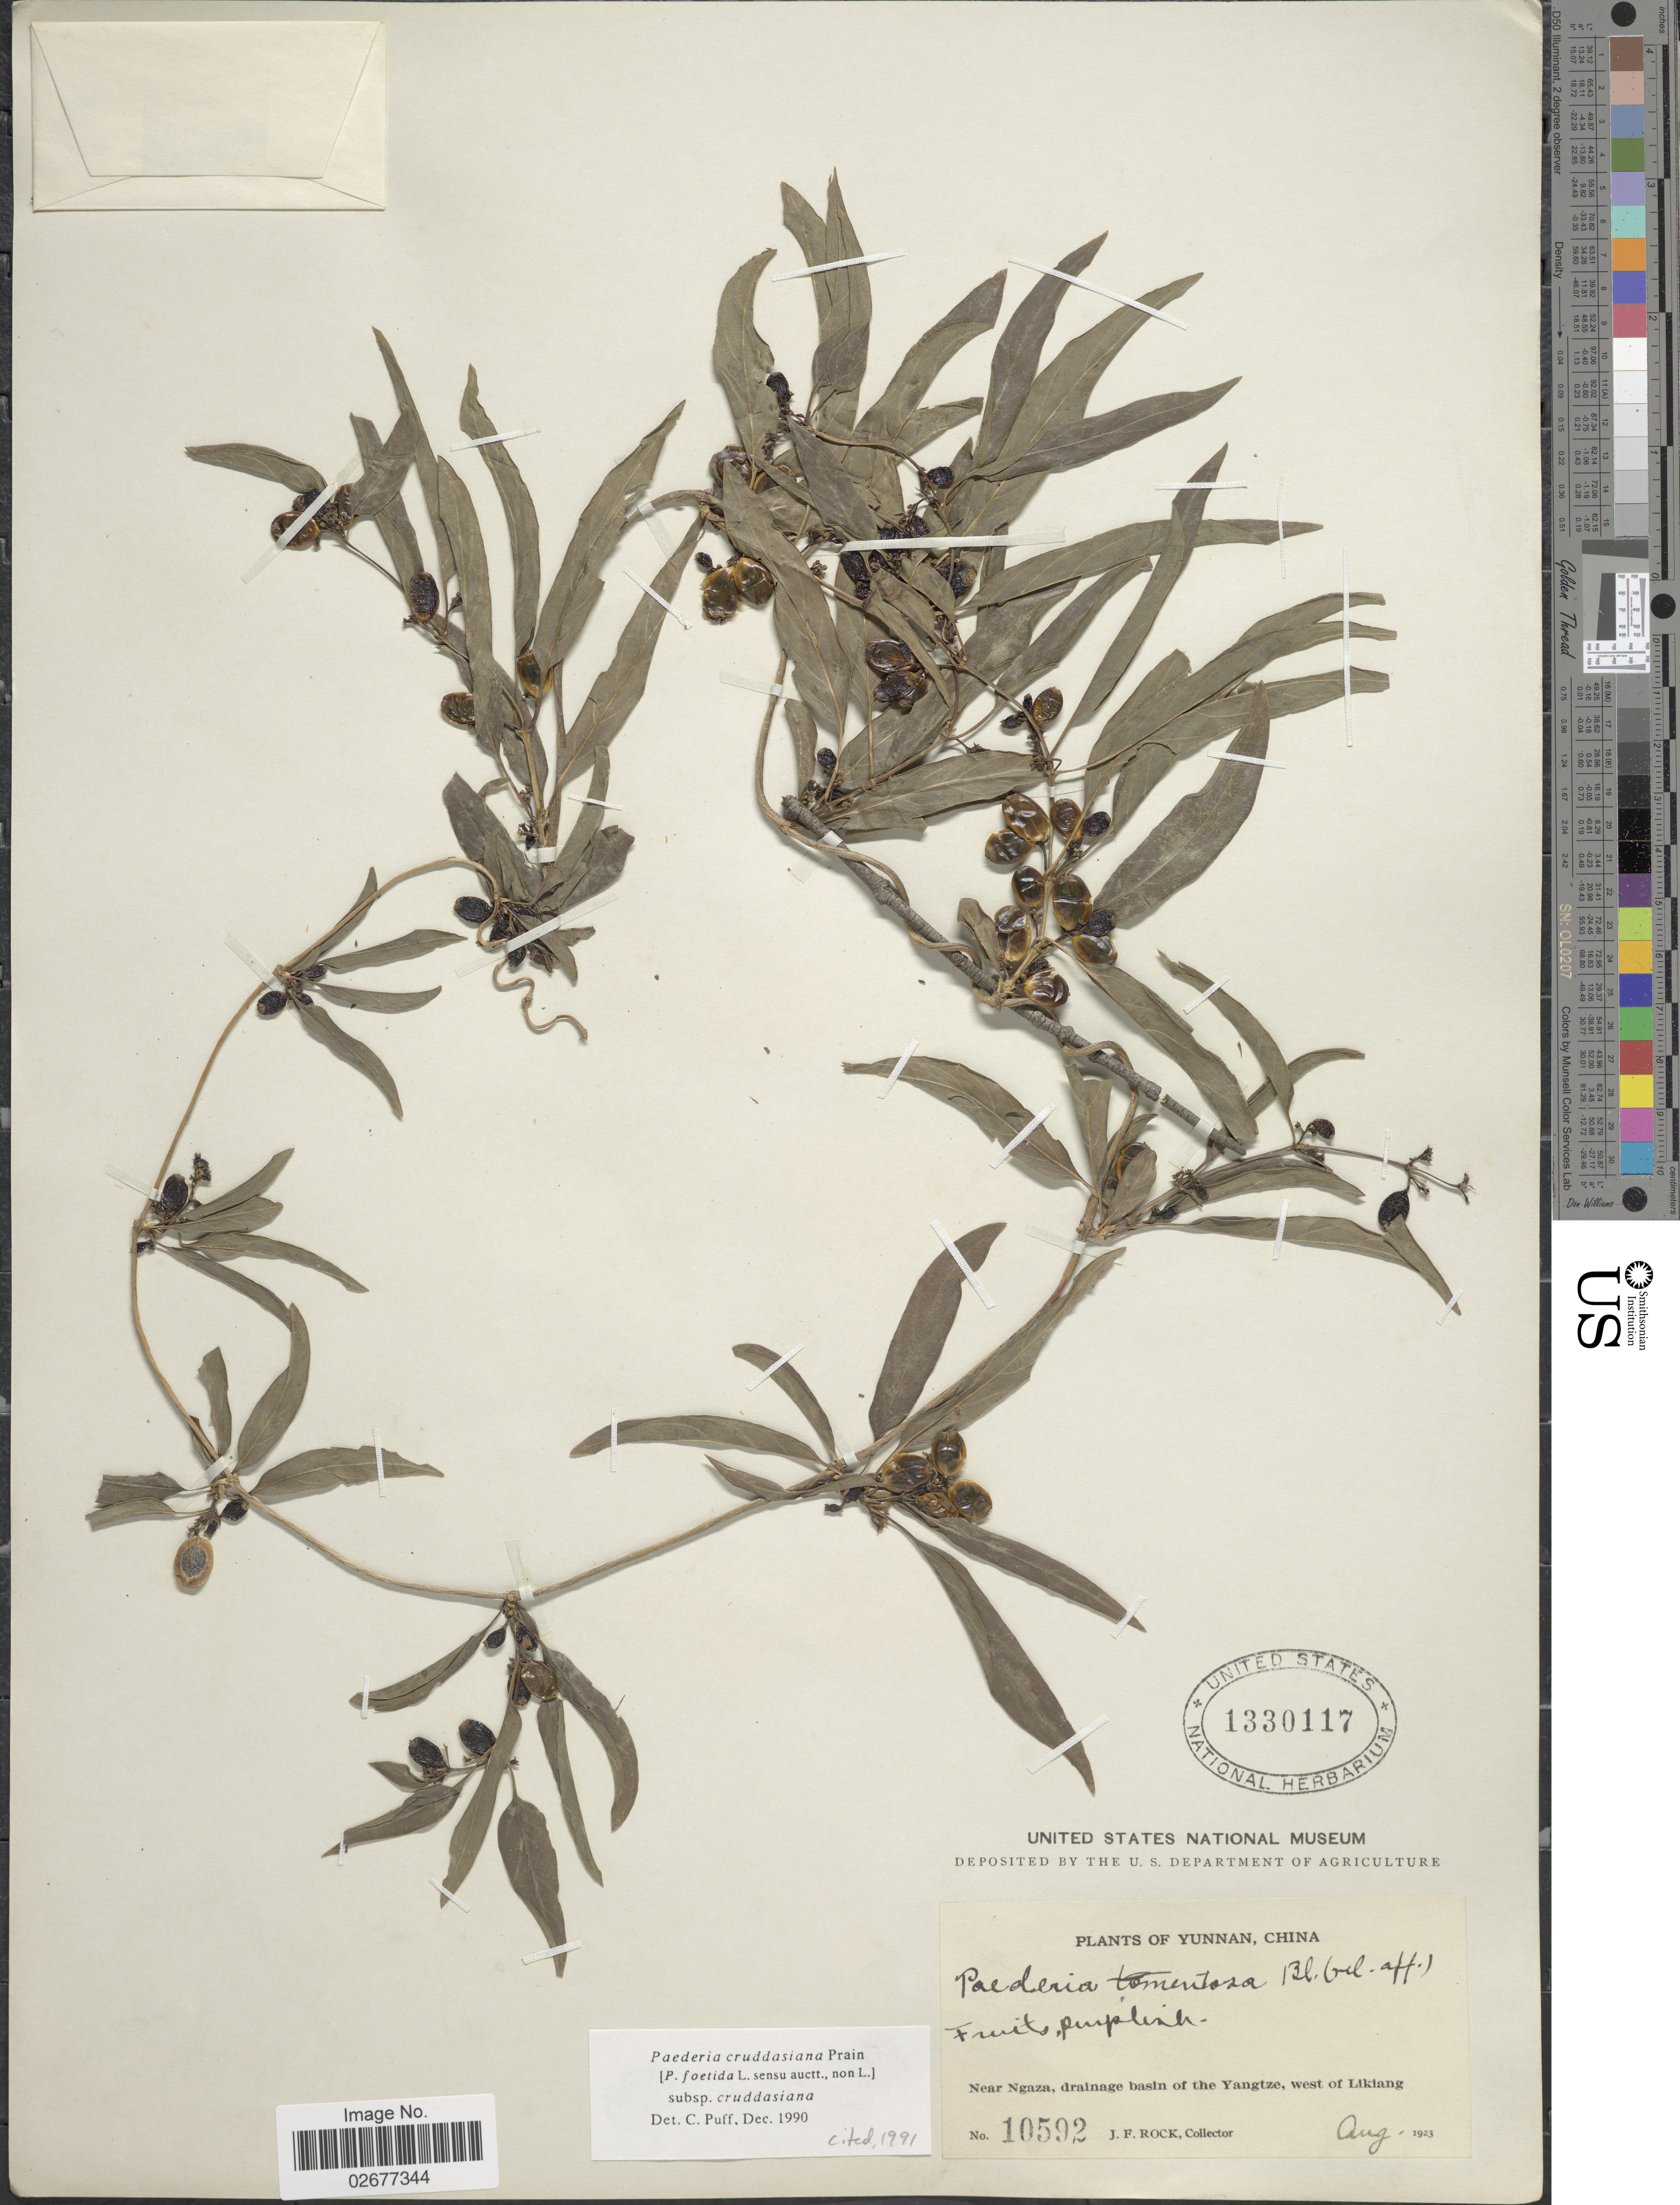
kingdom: Plantae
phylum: Tracheophyta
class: Magnoliopsida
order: Gentianales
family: Rubiaceae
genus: Paederia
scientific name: Paederia cruddasiana subsp. cruddasiana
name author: Prain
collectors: J. F. Rock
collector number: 10592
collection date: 1923-08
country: China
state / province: Yunnan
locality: Yunnan, China, Near Ngaza, drainage basin of the Yangtze, west of Likiang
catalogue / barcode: US 1330117